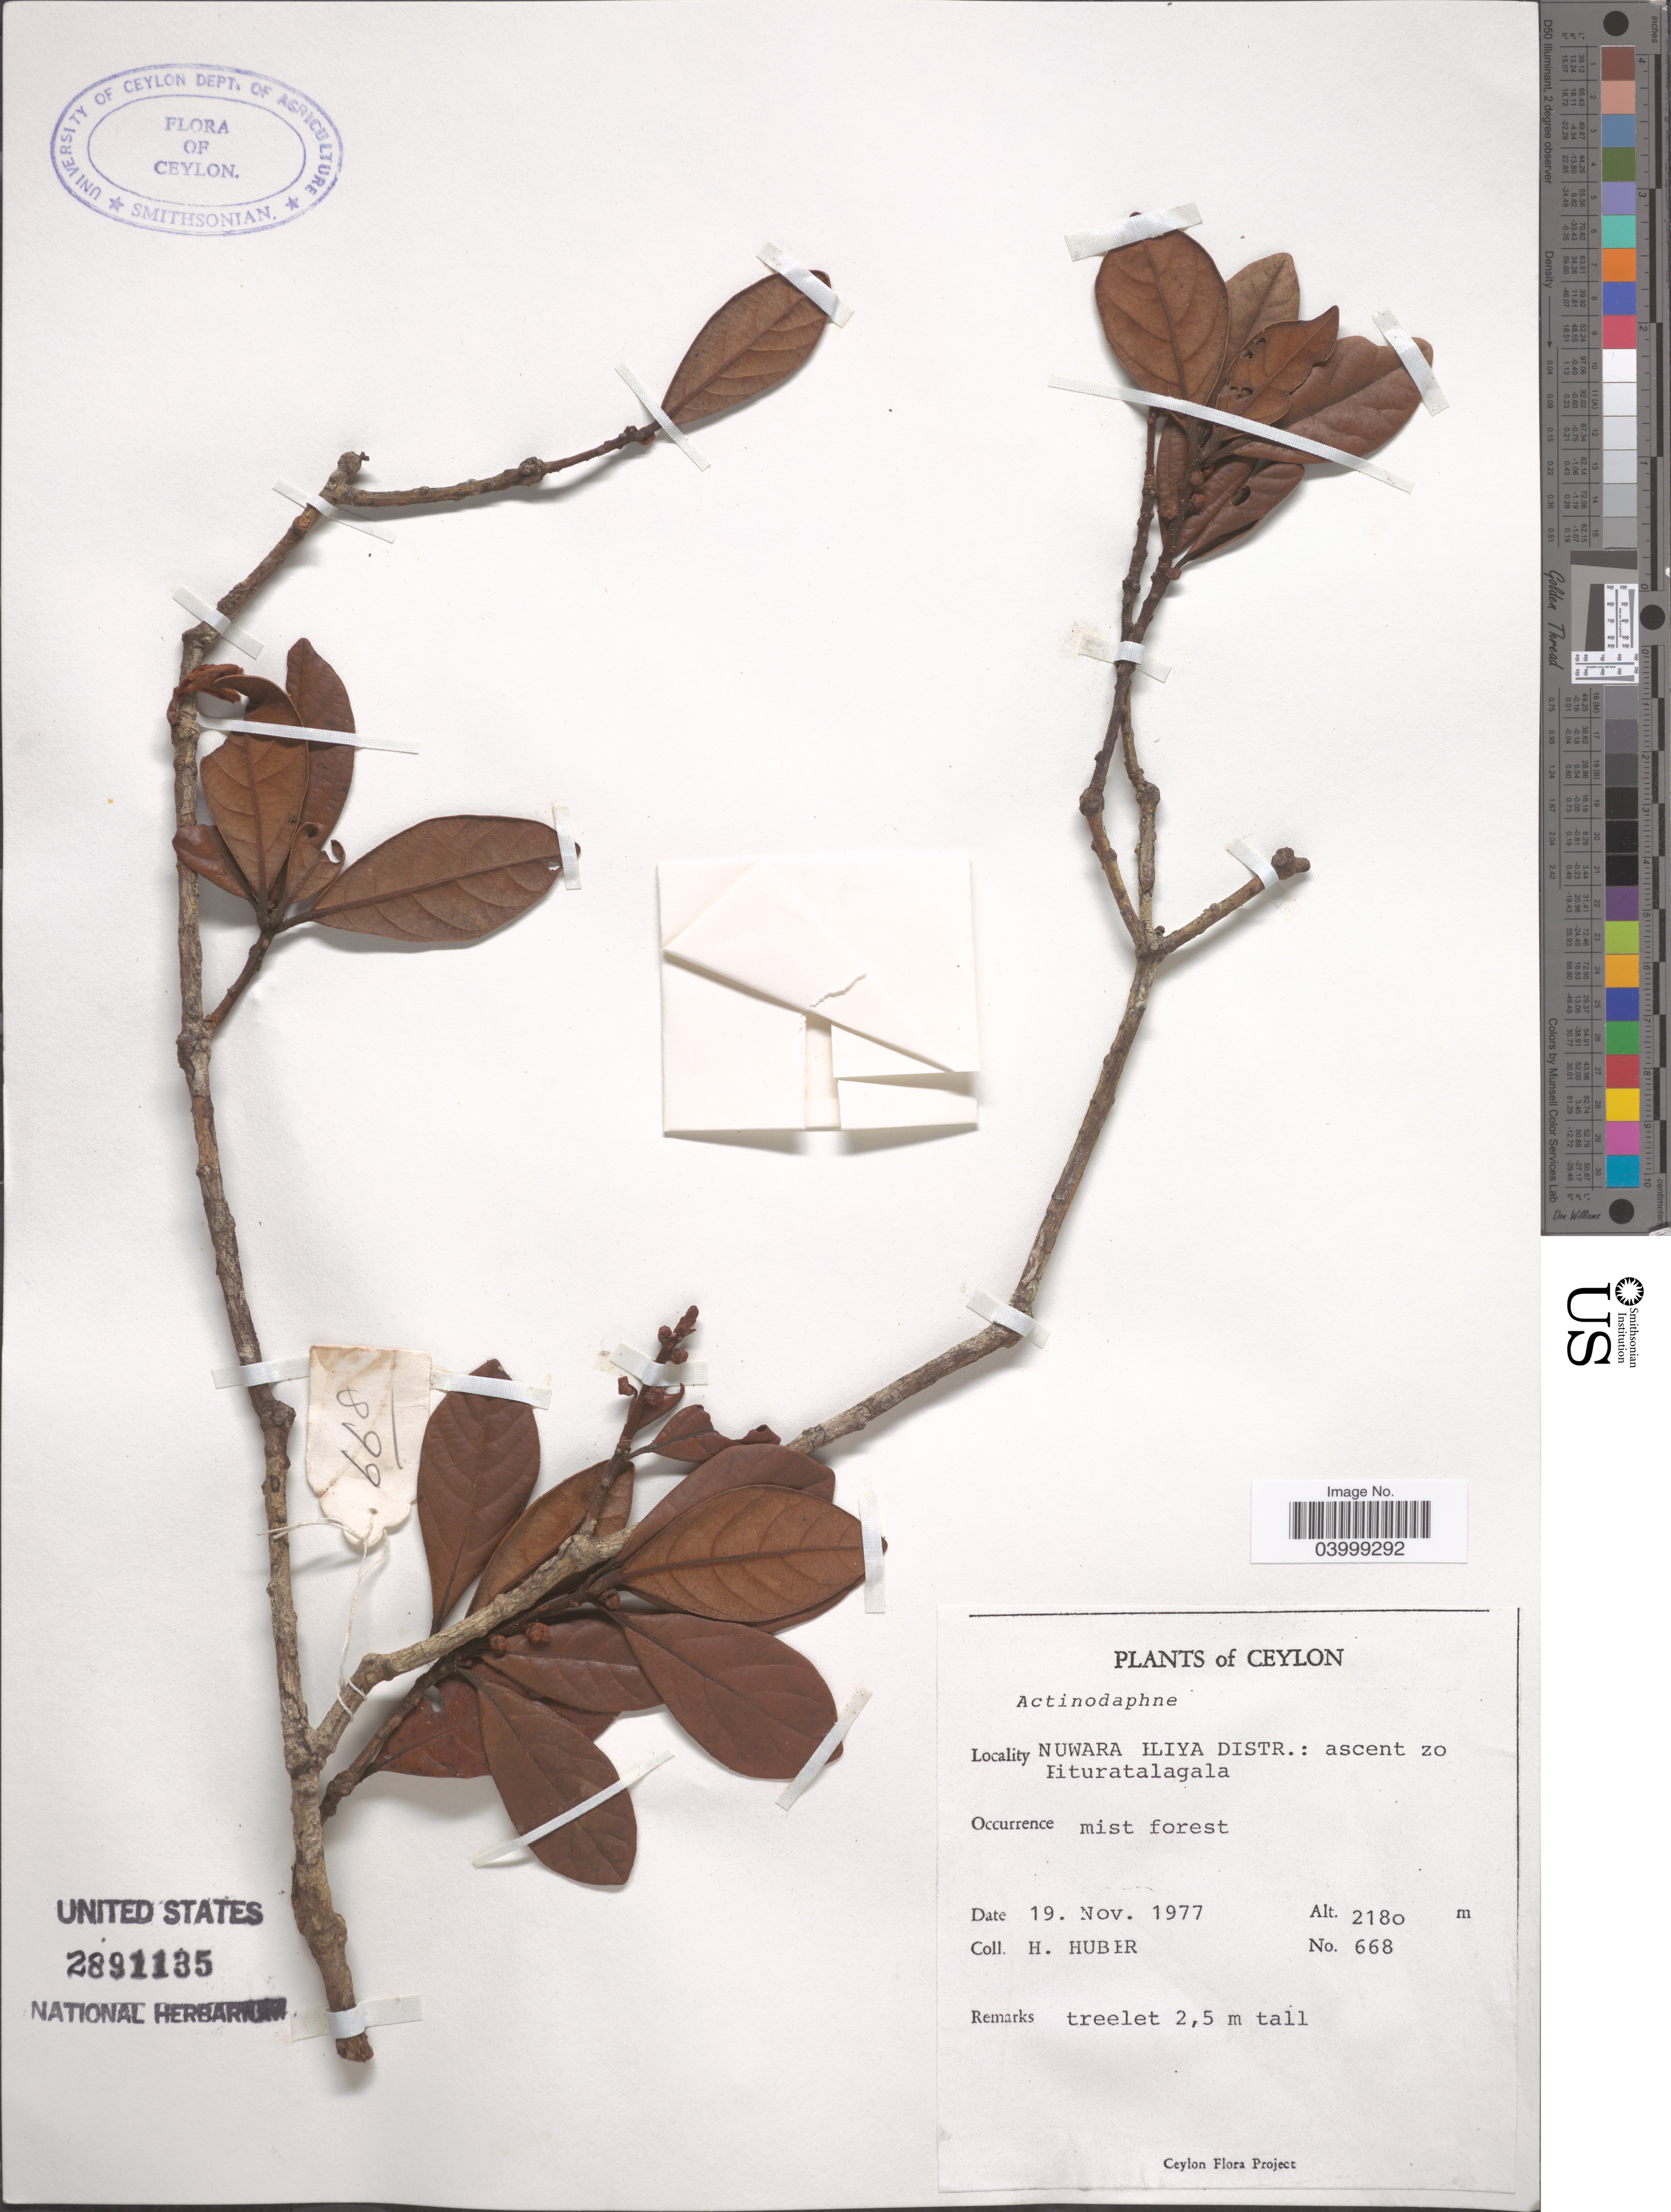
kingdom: Plantae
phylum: Tracheophyta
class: Magnoliopsida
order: Laurales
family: Lauraceae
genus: Actinodaphne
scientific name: Actinodaphne sp.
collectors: H. Huber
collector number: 668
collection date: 1977-11-19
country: Sri Lanka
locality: Ceylon. Nuwara Eliya Distr.: ascent zo Pituratalagala.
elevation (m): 2180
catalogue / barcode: US 2891135